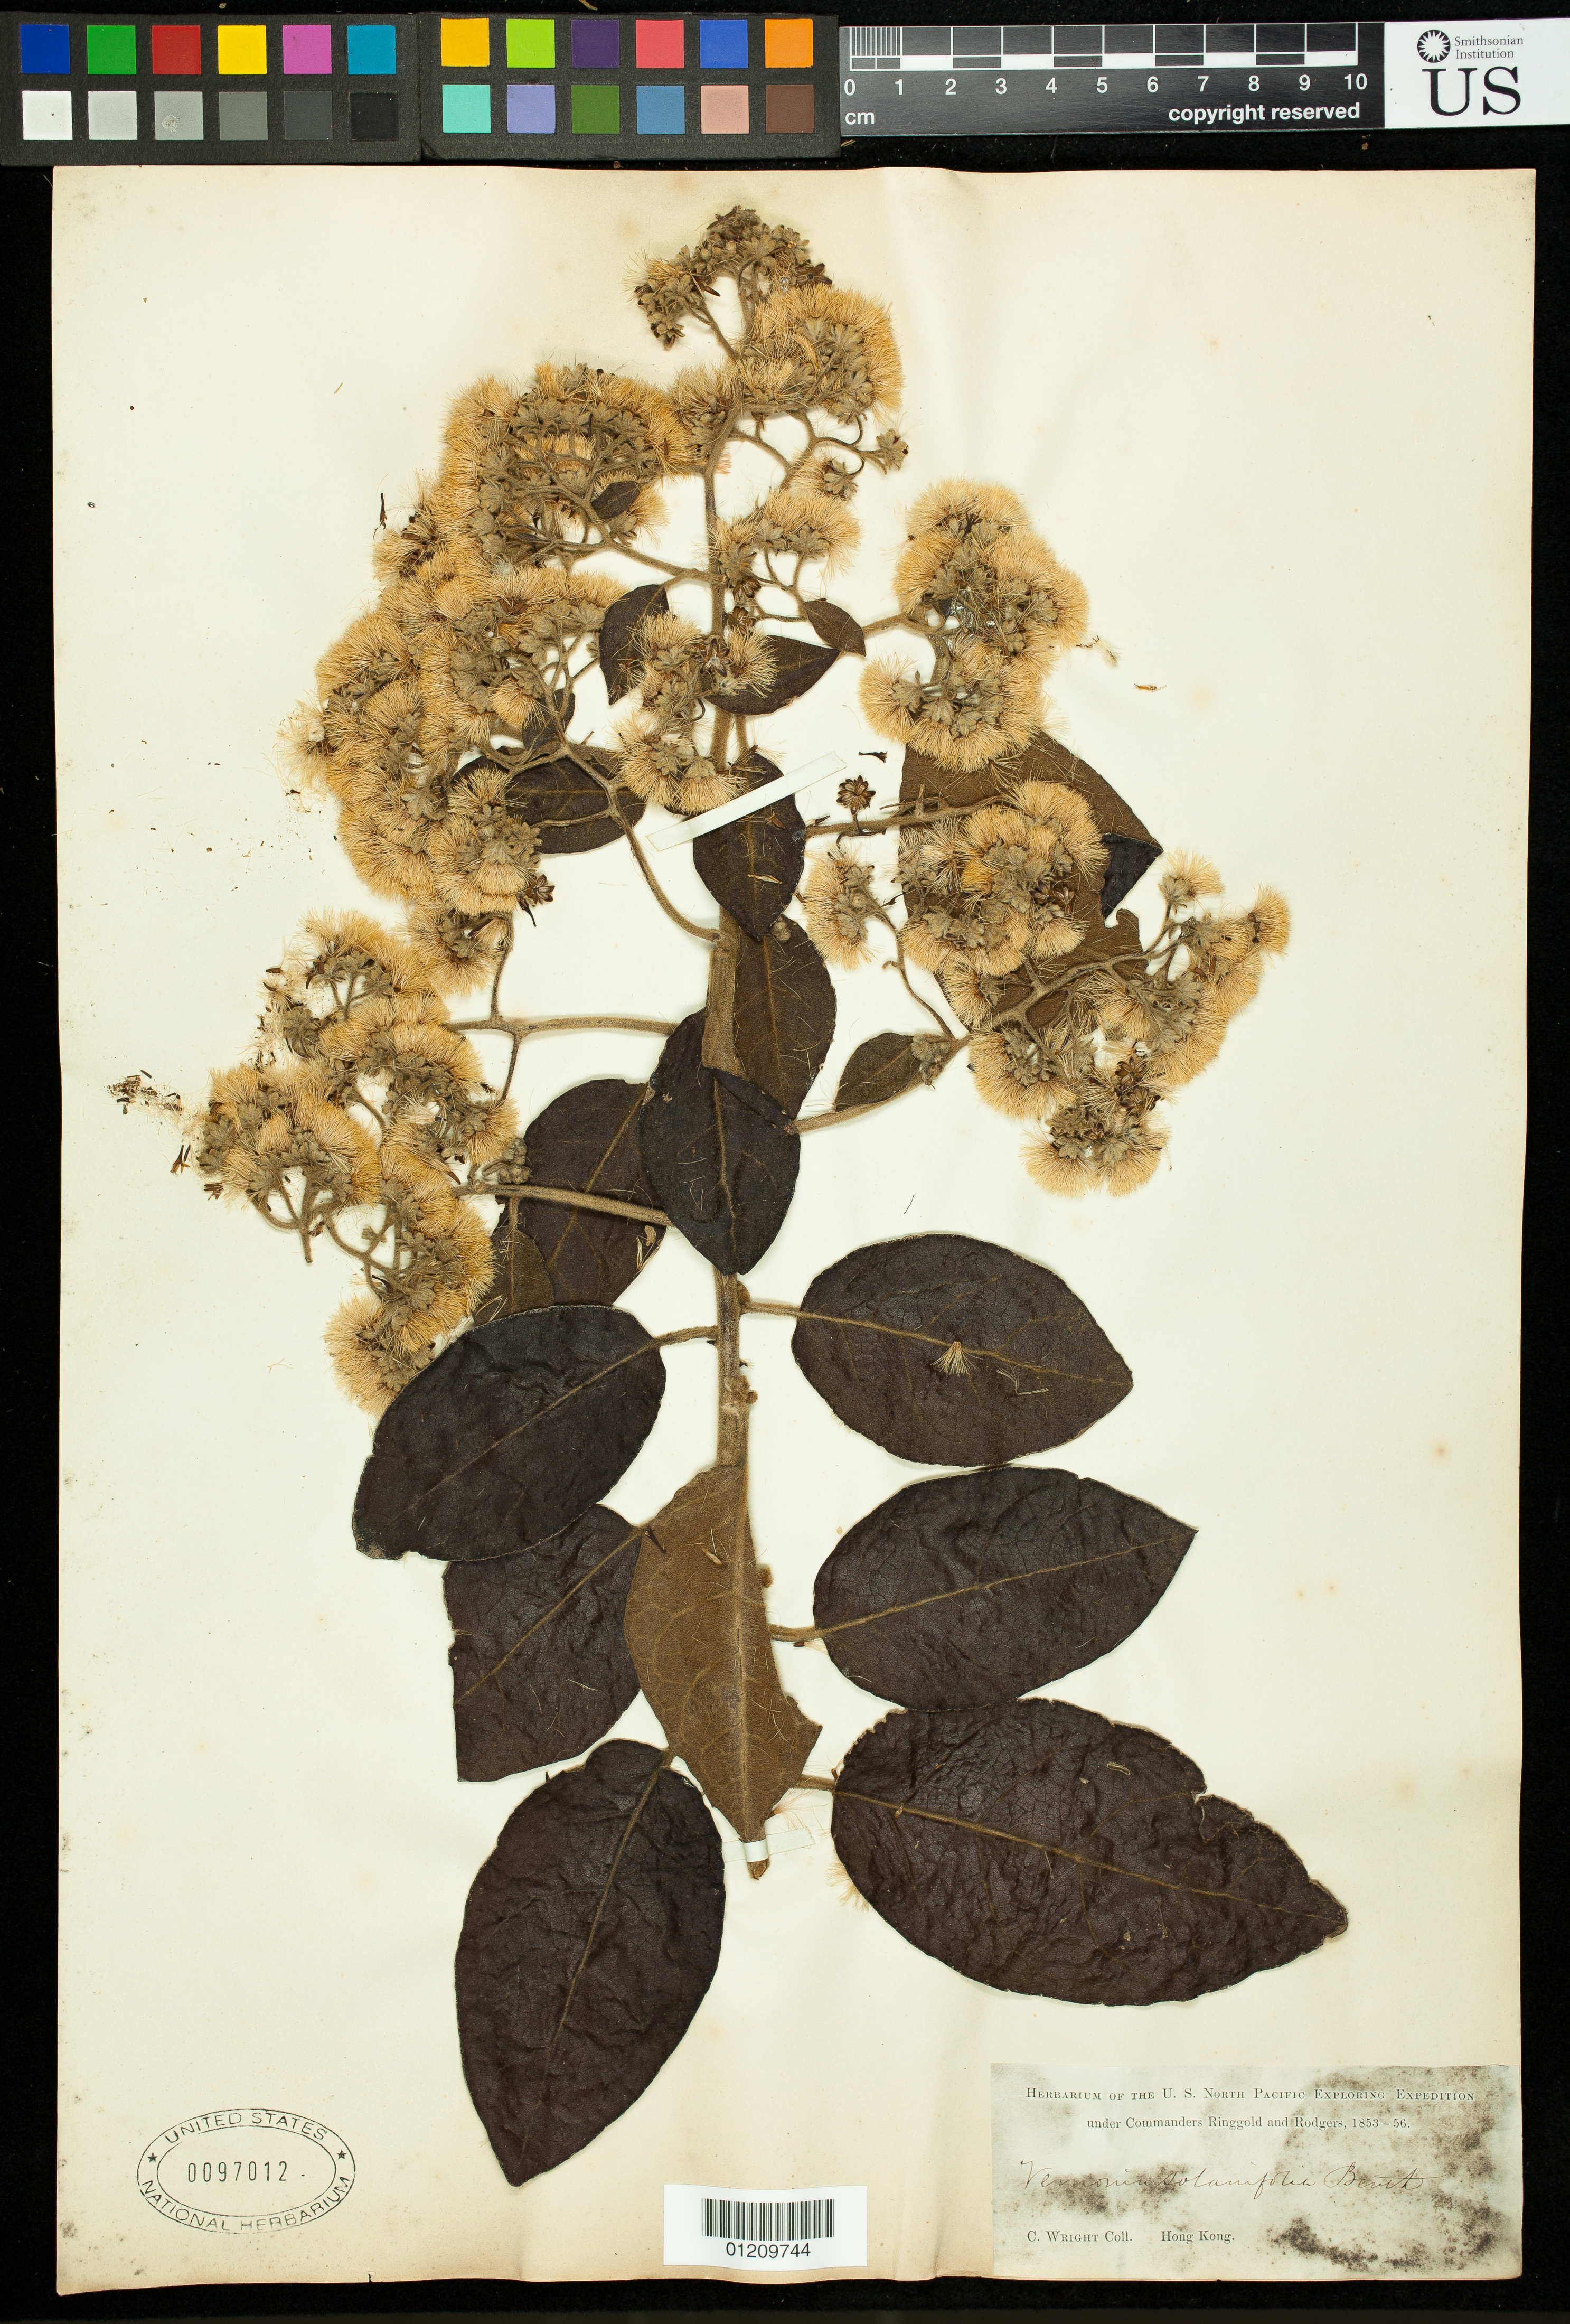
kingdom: Plantae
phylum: Tracheophyta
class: Magnoliopsida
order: Asterales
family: Asteraceae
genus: Gymnanthemum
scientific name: Gymnanthemum solanifolium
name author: (Benth.) H. Rob.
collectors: C. Wright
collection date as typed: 1853 to -- -- 1856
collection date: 1853/1856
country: China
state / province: Hong Kong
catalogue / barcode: US 97012